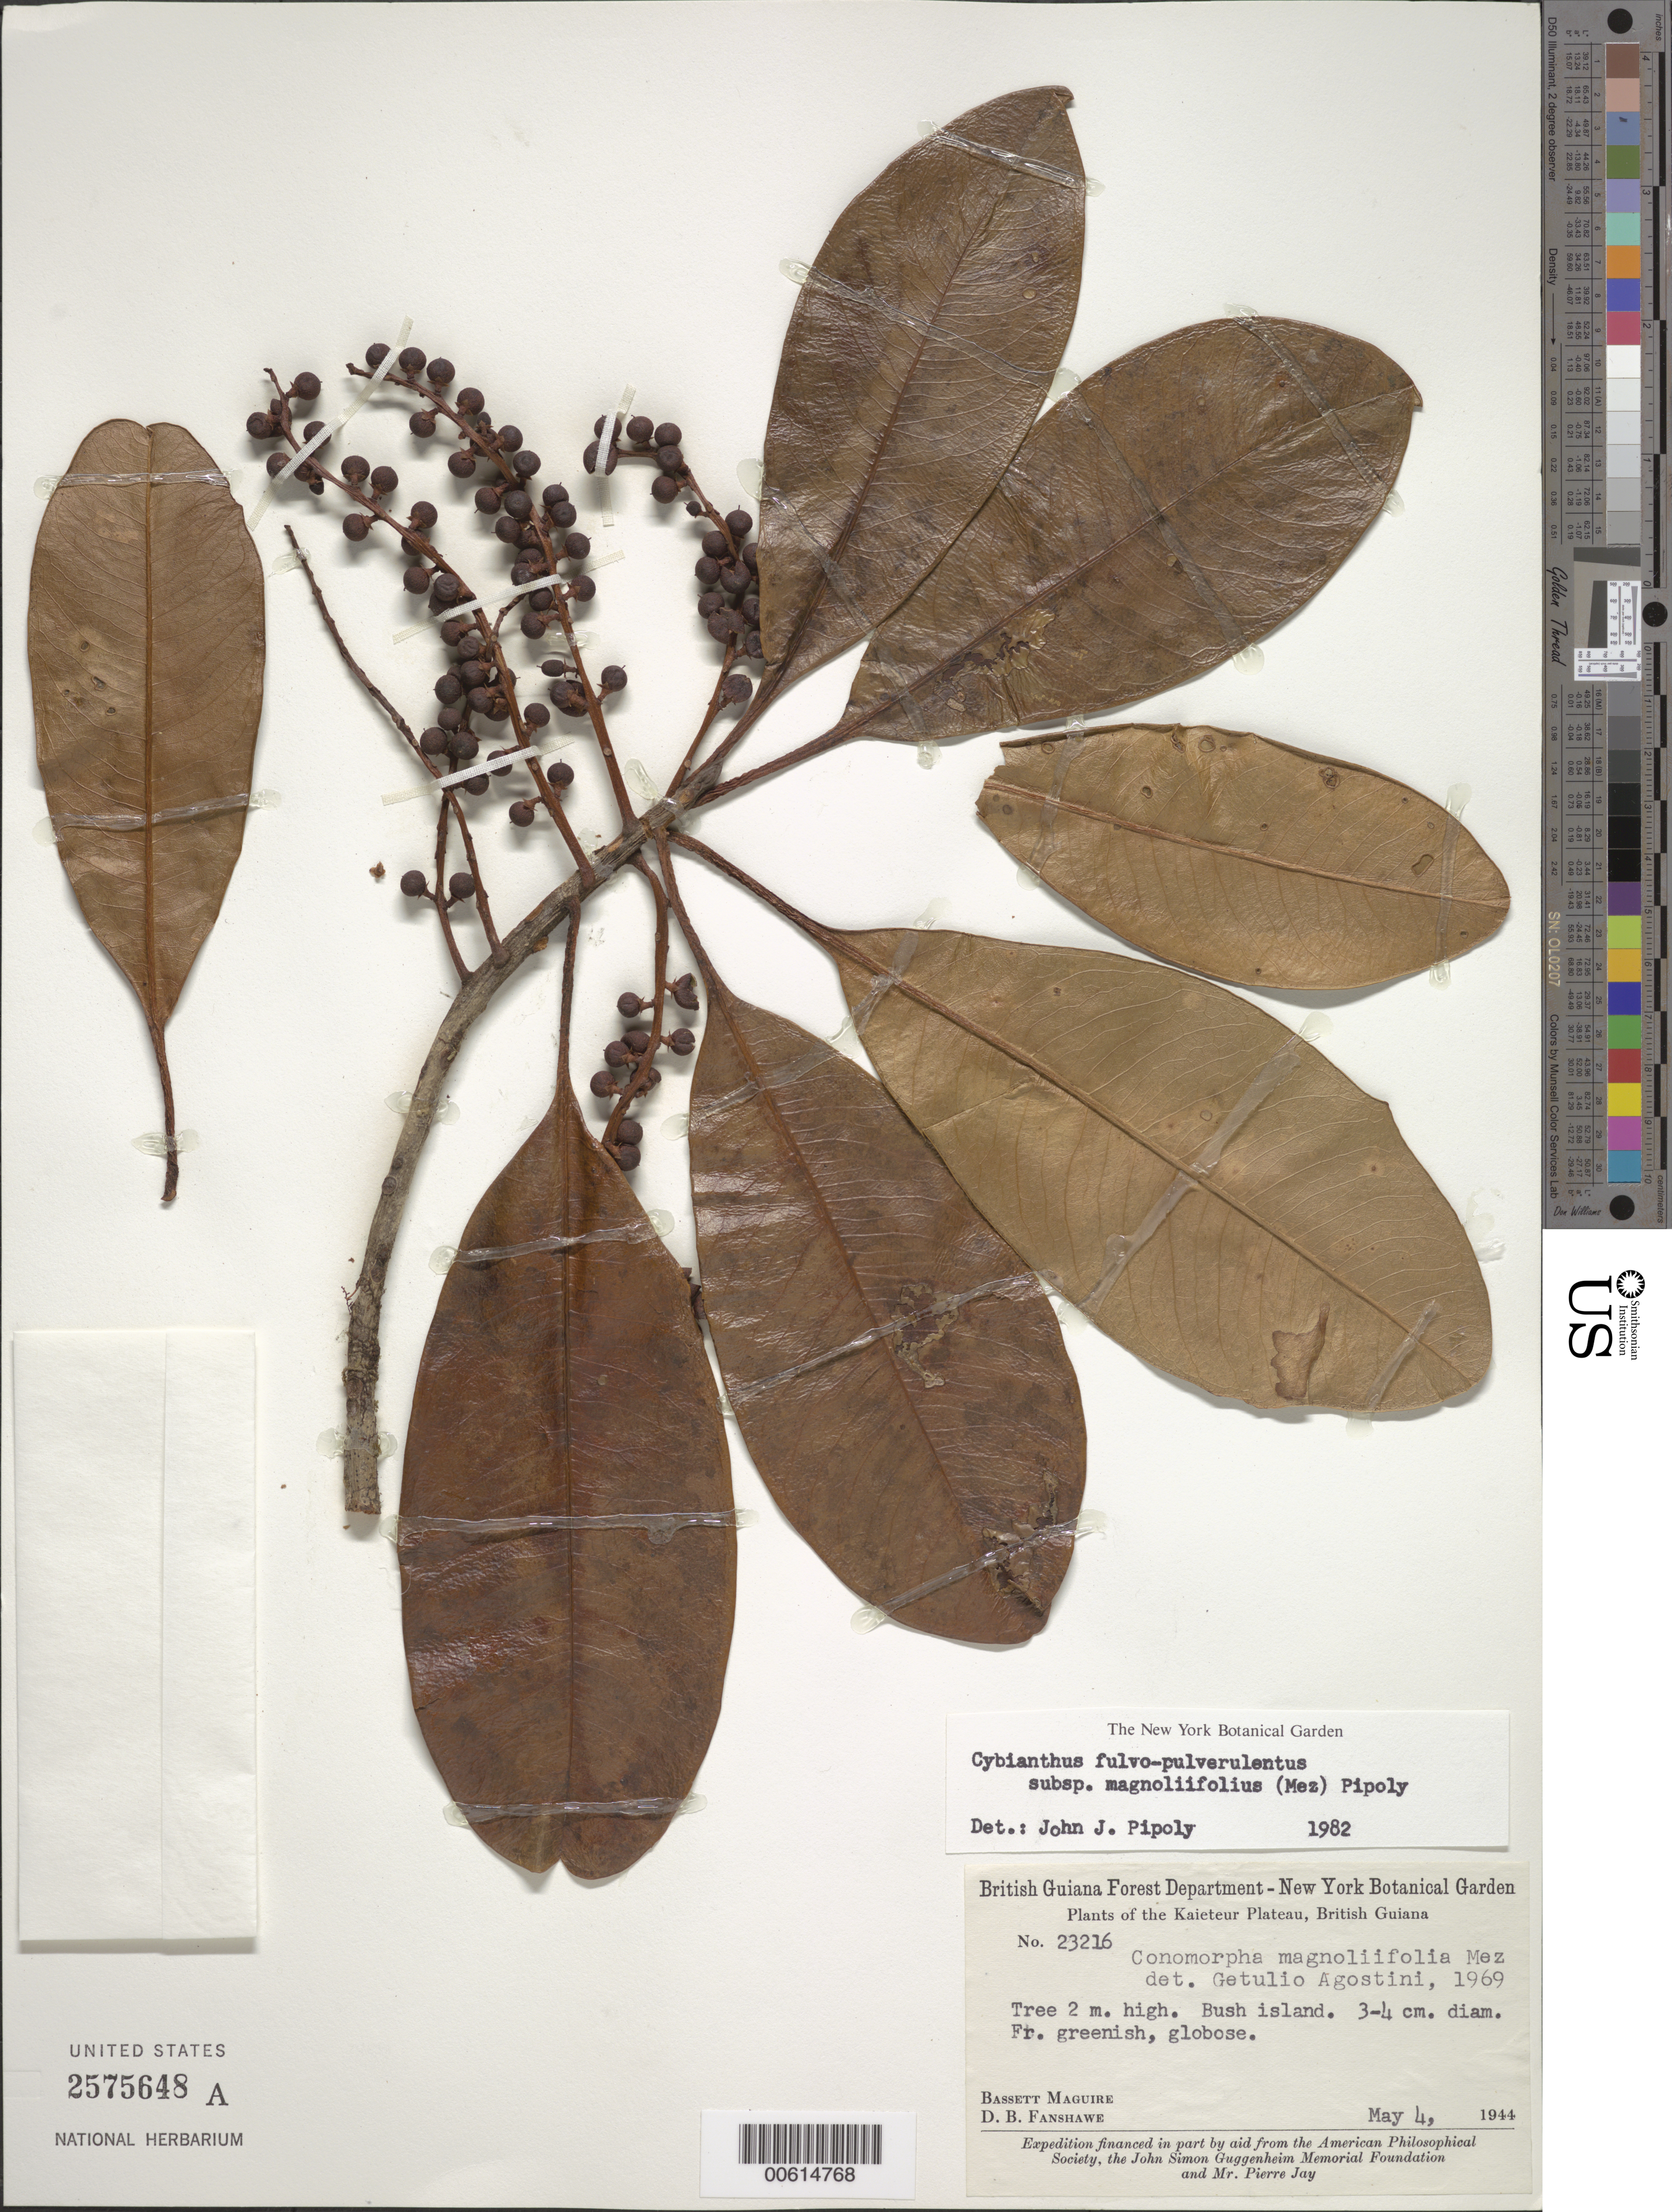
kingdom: Plantae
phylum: Tracheophyta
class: Magnoliopsida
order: Ericales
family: Primulaceae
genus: Cybianthus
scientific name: Cybianthus fulvopulverulentus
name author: (Mez) G. Agostini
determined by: Pipoly, J. J., III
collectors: B. Maguire & D. B. Fanshawe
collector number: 23216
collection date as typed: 4-May-44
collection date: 1944-05-04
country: Guyana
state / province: Potaro-Siparuni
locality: Kaieteur Plateau, Potaro River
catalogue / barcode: US 2575648A